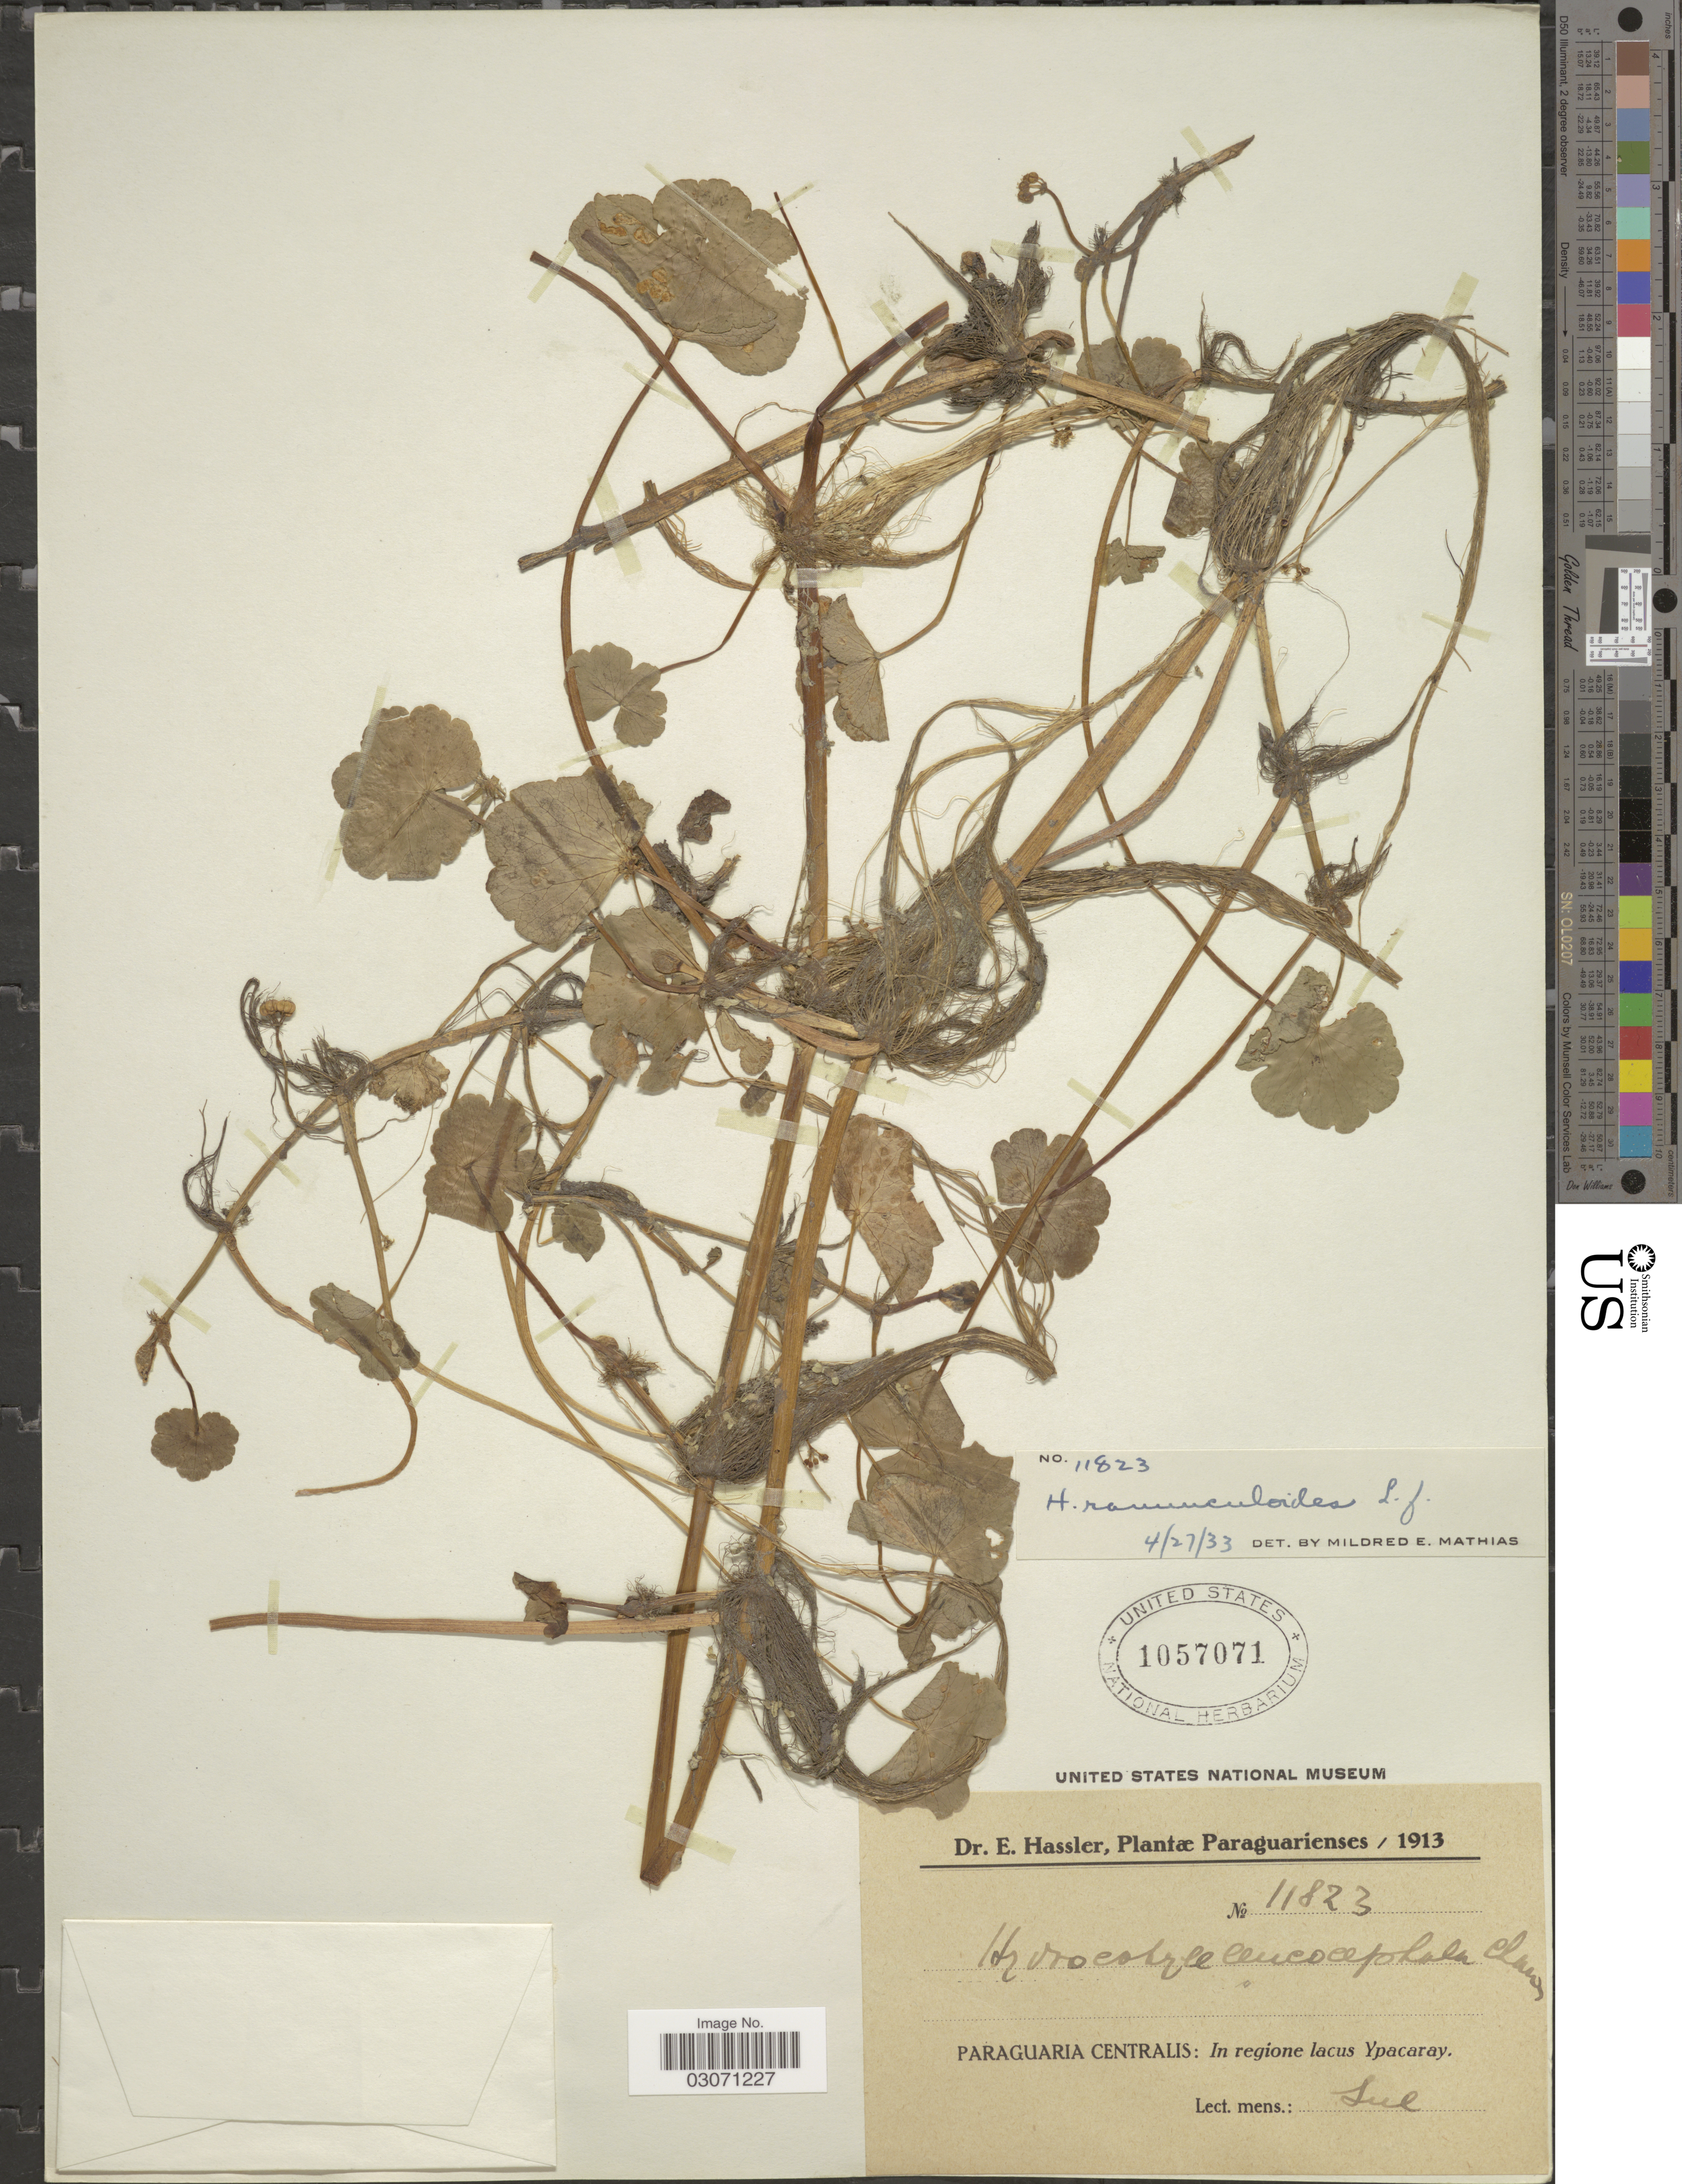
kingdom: Plantae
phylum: Tracheophyta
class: Magnoliopsida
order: Apiales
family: Araliaceae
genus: Hydrocotyle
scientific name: Hydrocotyle ranunculoides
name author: L. f.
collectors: E. Hassler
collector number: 11823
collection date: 1913-07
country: Paraguay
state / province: Central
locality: Paraguaria Centralis: In regione lacus Ypacaray.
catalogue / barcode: US 1057071